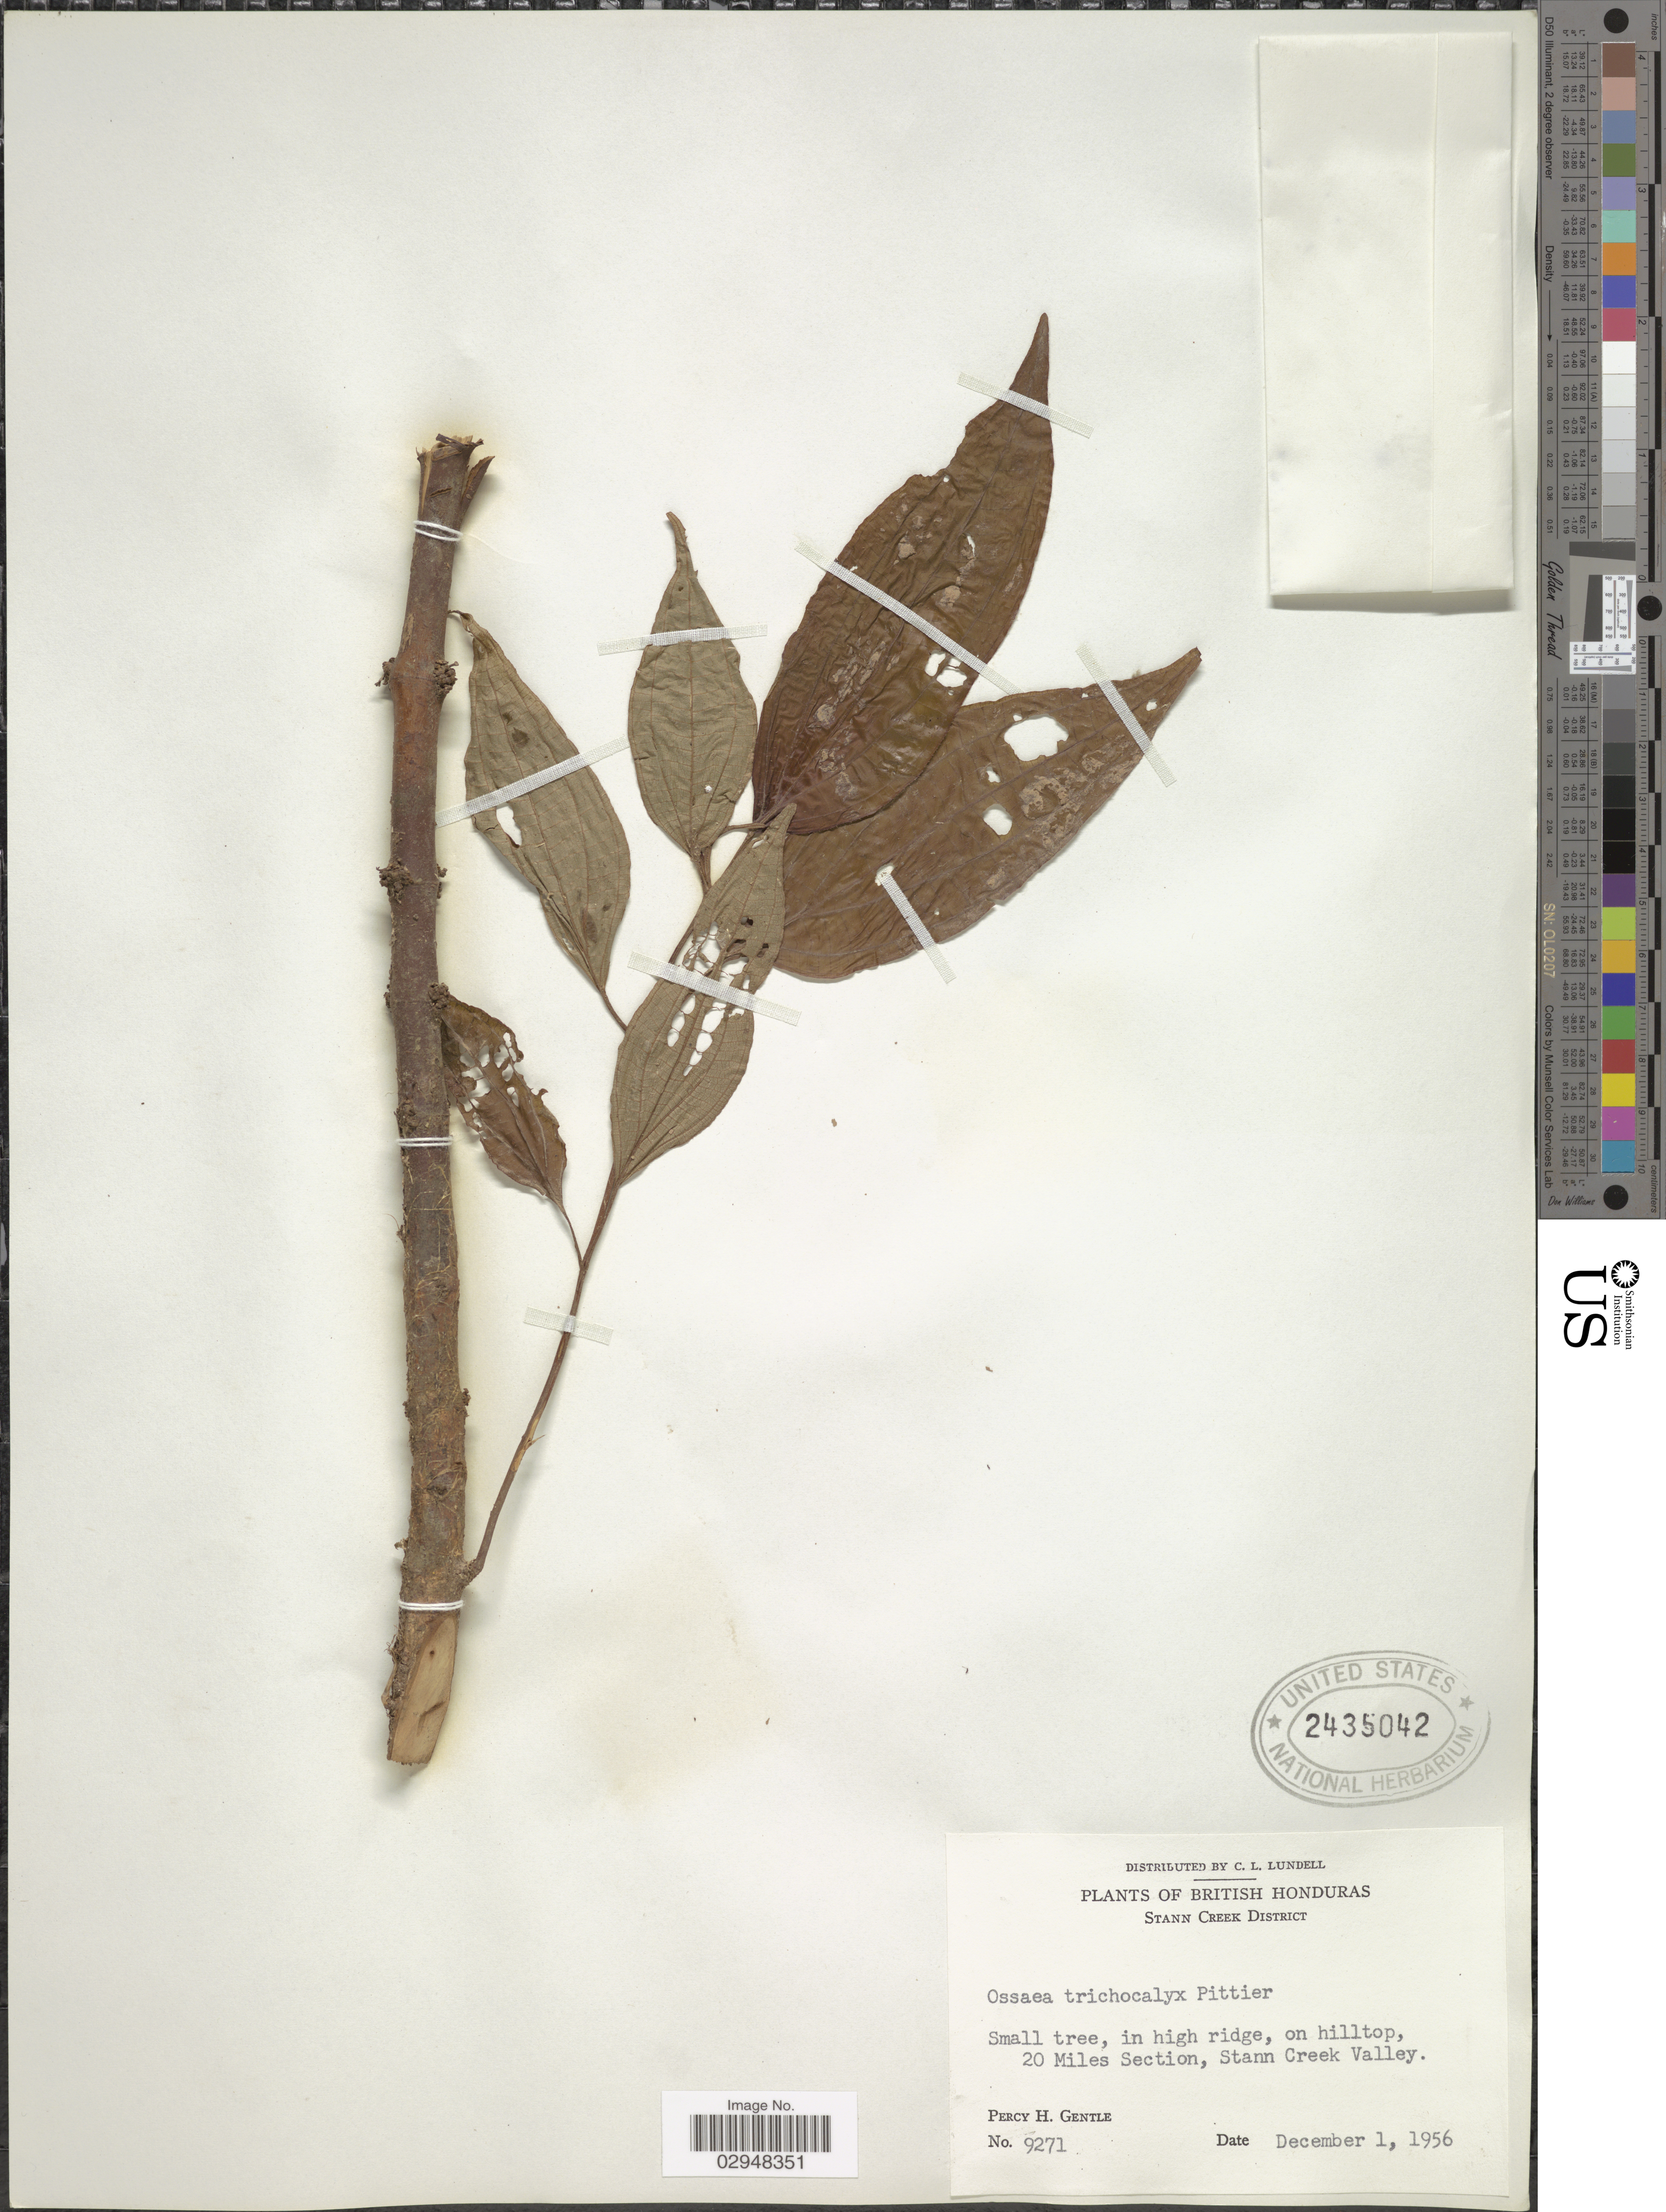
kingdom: Plantae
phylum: Tracheophyta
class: Magnoliopsida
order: Myrtales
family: Melastomataceae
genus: Clidemia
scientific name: Clidemia trichocalyx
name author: (S.F. Blake) Gleason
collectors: P. H. Gentle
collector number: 9271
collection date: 1956-12-01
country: Belize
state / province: Stann Creek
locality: British Honduras, Stann Creek District, 20 Miles Section, Stann Creek Valley.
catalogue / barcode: US 2435042